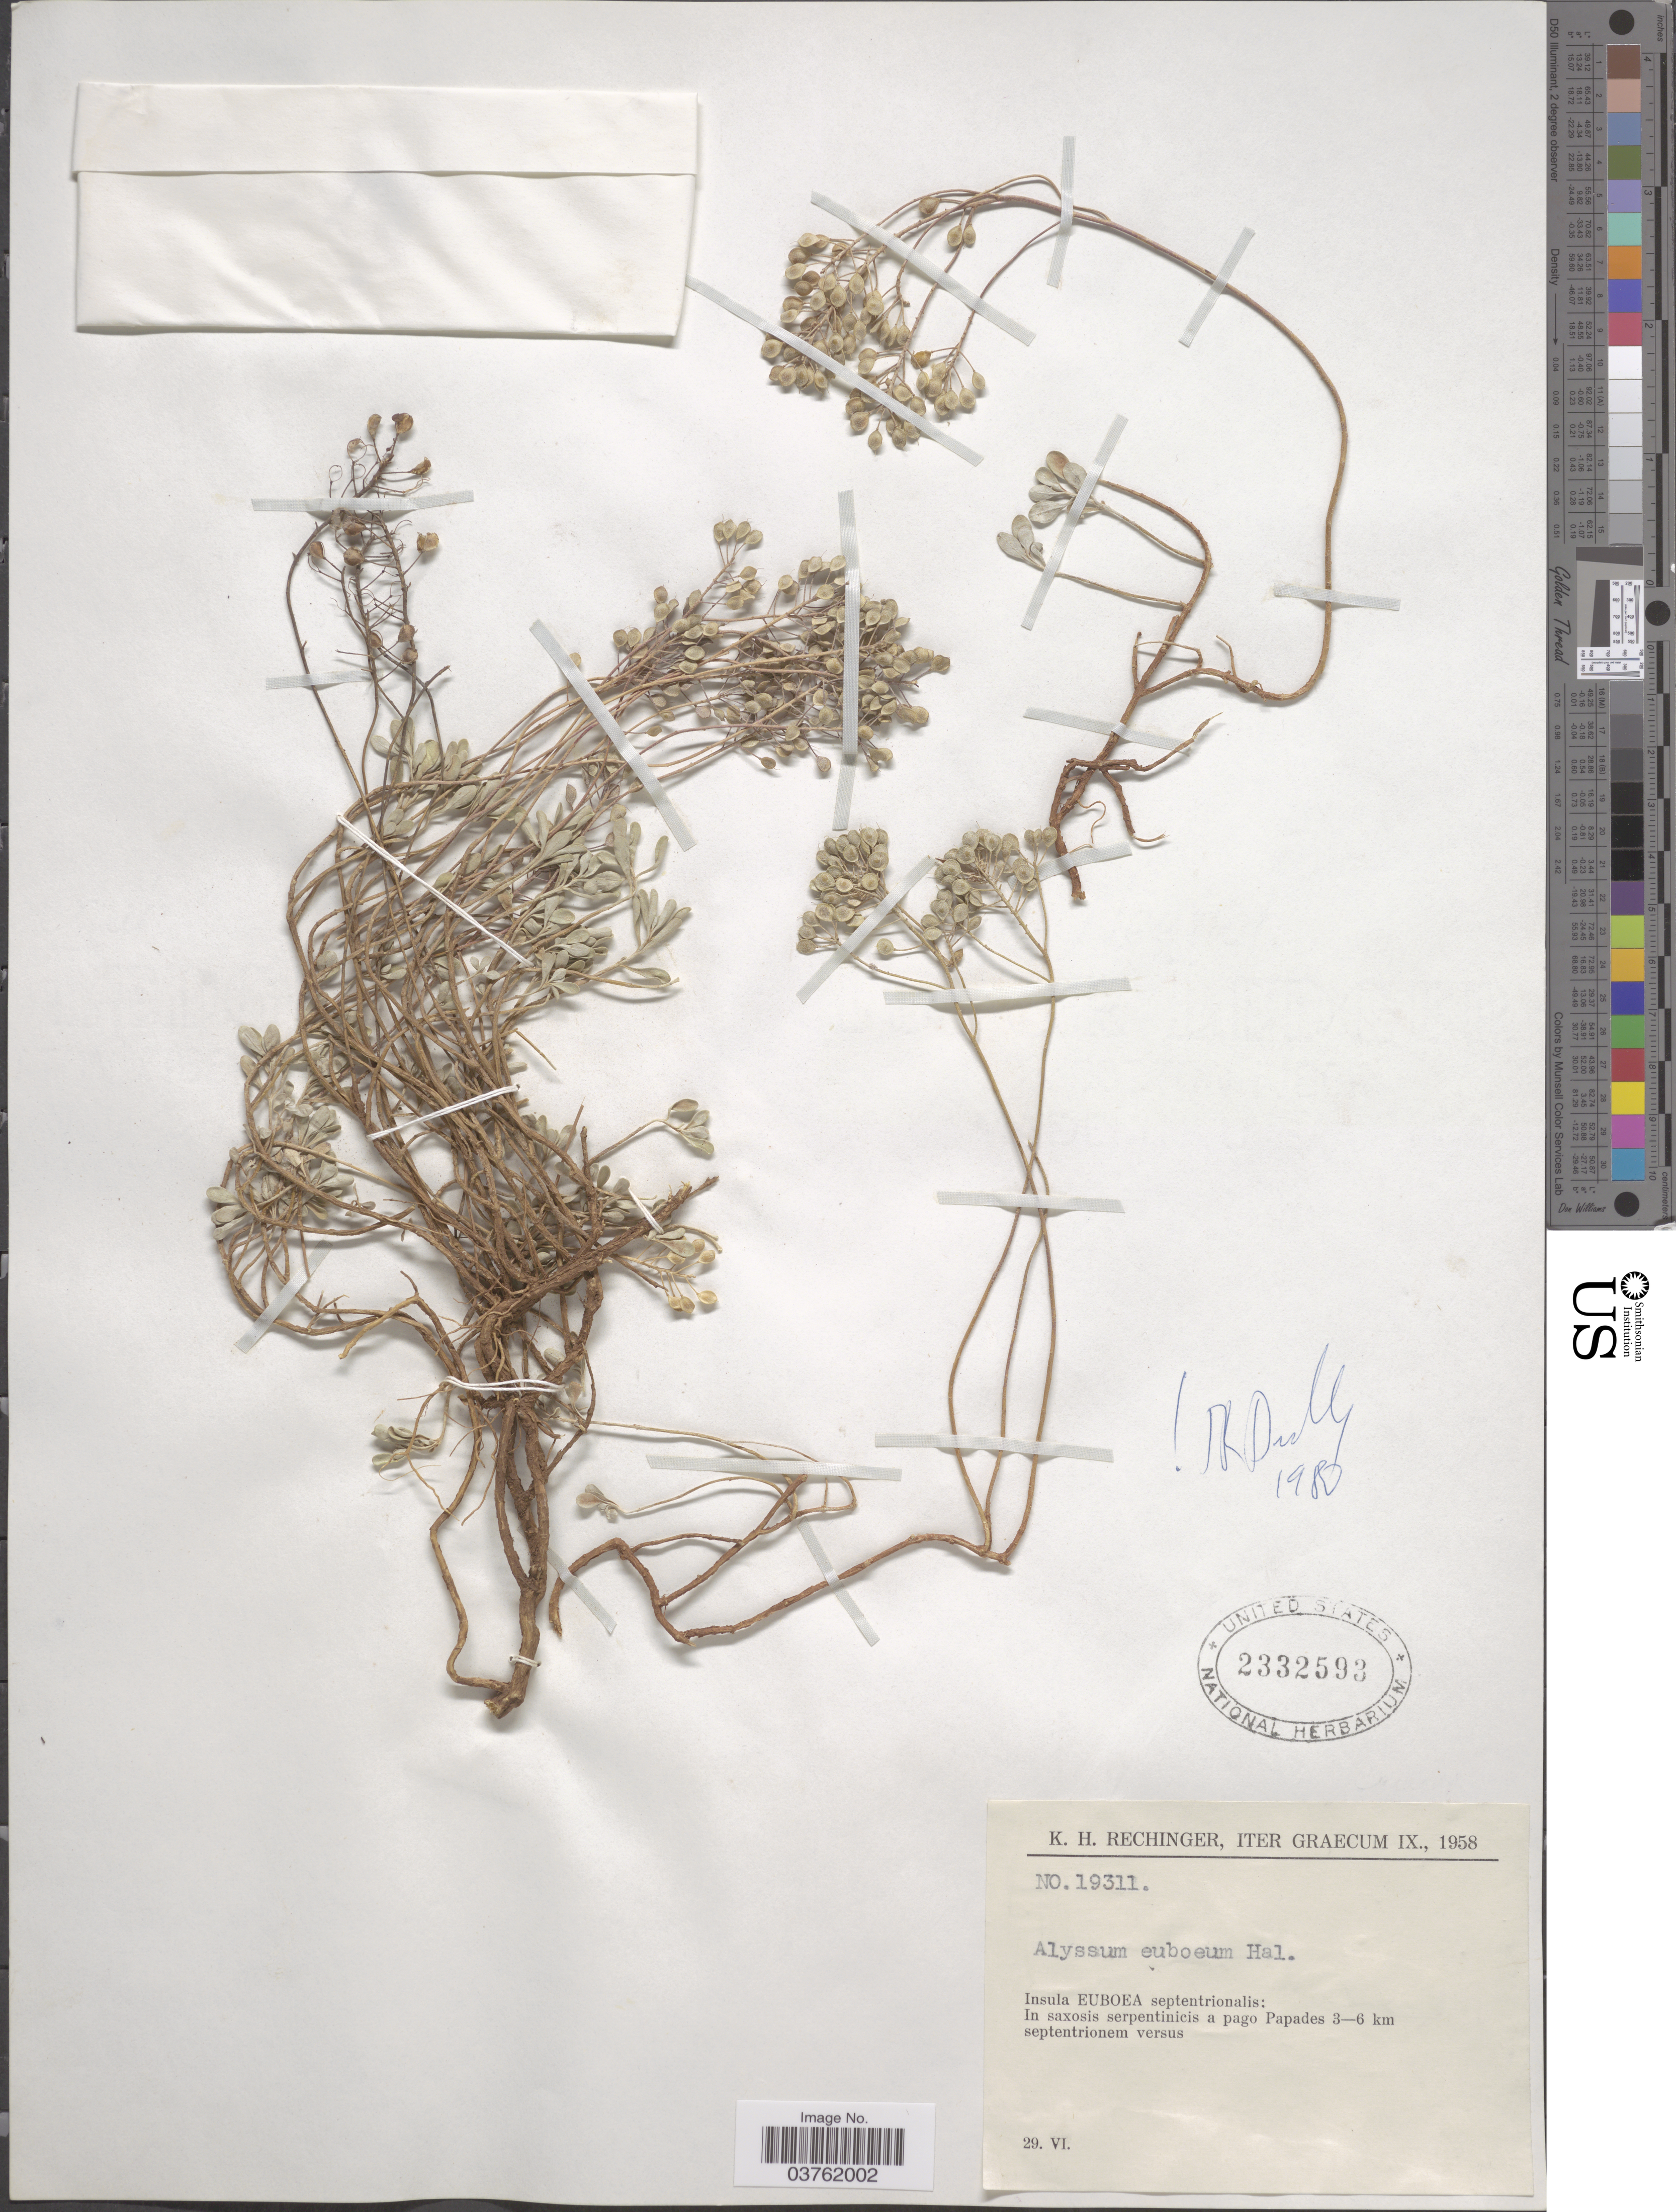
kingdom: Plantae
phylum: Tracheophyta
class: Magnoliopsida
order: Brassicales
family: Brassicaceae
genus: Alyssum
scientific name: Alyssum euboeum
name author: Halácsy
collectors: K. H. Rechinger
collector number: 19311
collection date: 1958-06-29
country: Greece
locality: Insula Euboea septentrionalis: In saxosis serpentinicis a pago Papades 3-6 km septentrionem versus.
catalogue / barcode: US 2332593